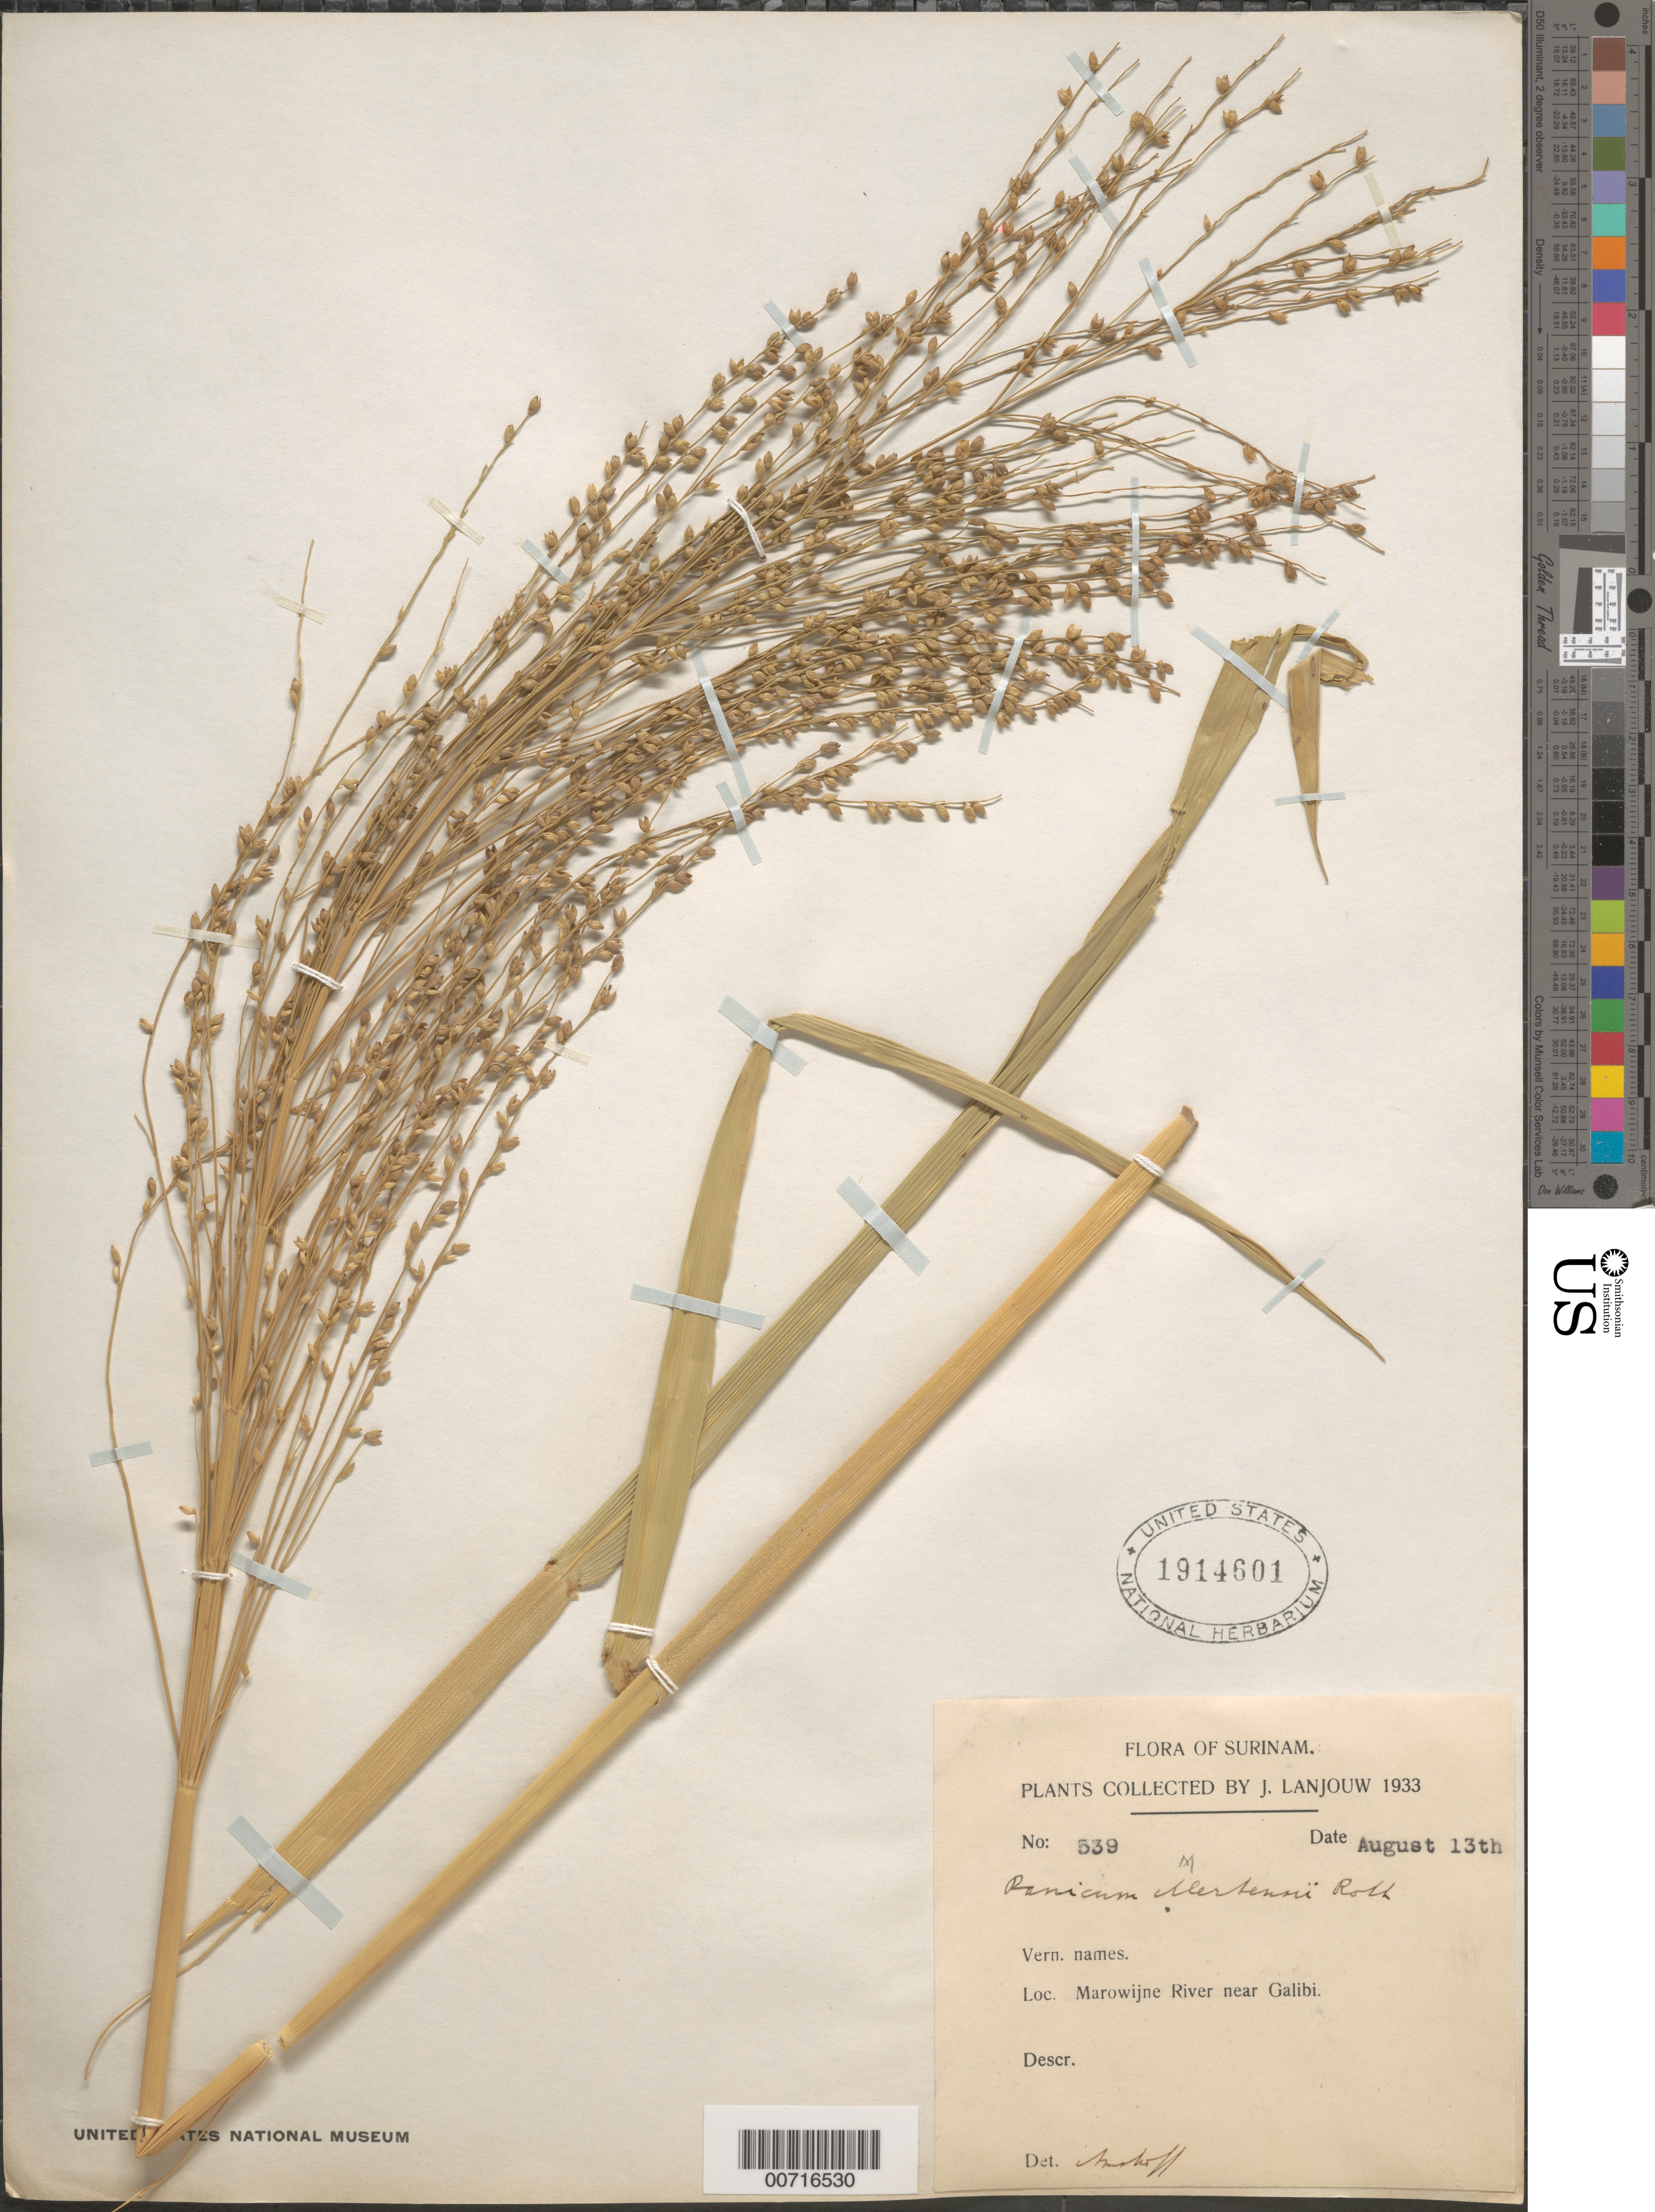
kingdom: Plantae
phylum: Tracheophyta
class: Liliopsida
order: Poales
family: Poaceae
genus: Stephostachys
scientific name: Stephostachys mertensii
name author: (Roth) Zuloaga & Marrone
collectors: J. Lanjouw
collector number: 539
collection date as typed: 13-Aug-33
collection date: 1933-08-13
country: Suriname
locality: Marowijne R., near Galibi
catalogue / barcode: US 1914601